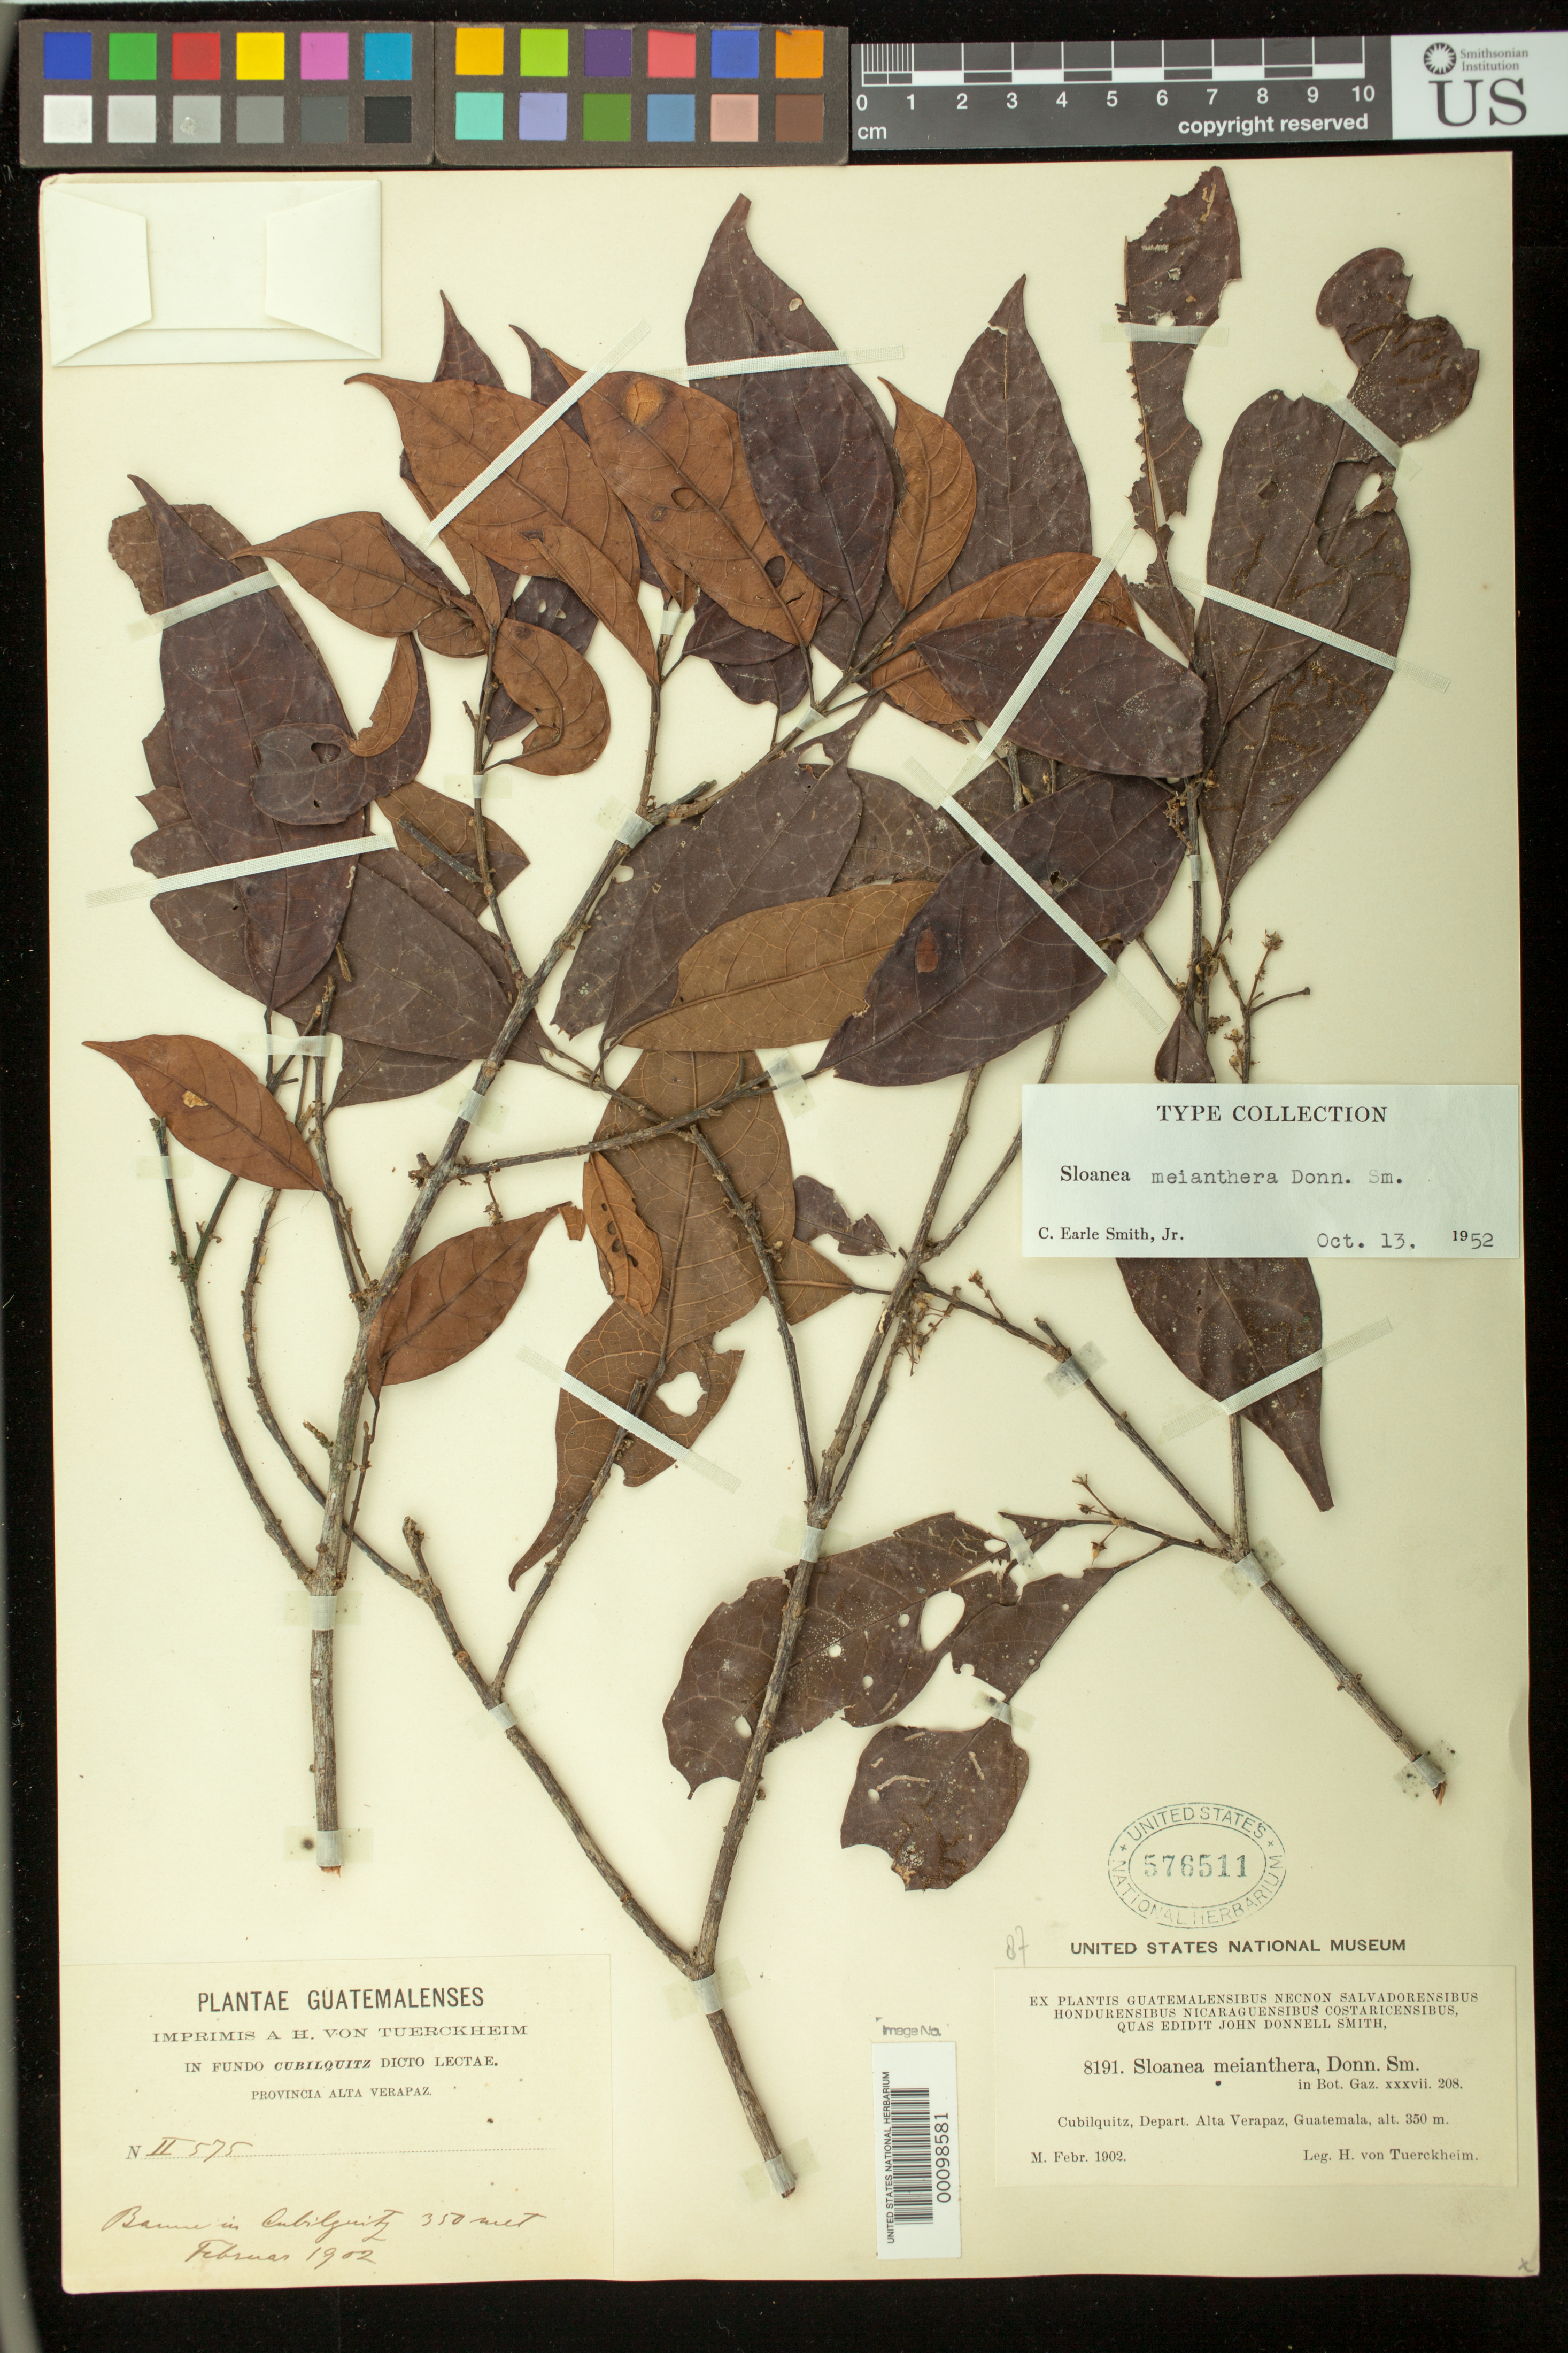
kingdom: Plantae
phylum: Tracheophyta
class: Magnoliopsida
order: Oxalidales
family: Elaeocarpaceae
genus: Sloanea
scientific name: Sloanea meianthera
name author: Donn. Sm.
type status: Isosyntype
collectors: H. von Türckheim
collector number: J.D.S. 8191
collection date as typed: Feb 1902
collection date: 1902-02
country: Guatemala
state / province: Alta Verapaz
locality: Cubilquitz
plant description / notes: This specimen (USNH 576411) originally from United States National Museum herbarium. US has 3 duplicates of the type collection, USNH 576511, 1380916, & 1380917. Of these, the first is from the original US herbarium and cannot be part of a holotype; the second two come from the John Donnell Smith herbarium but are not cross-numbered and neither (nor both) can be considered "holotype".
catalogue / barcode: US 576511